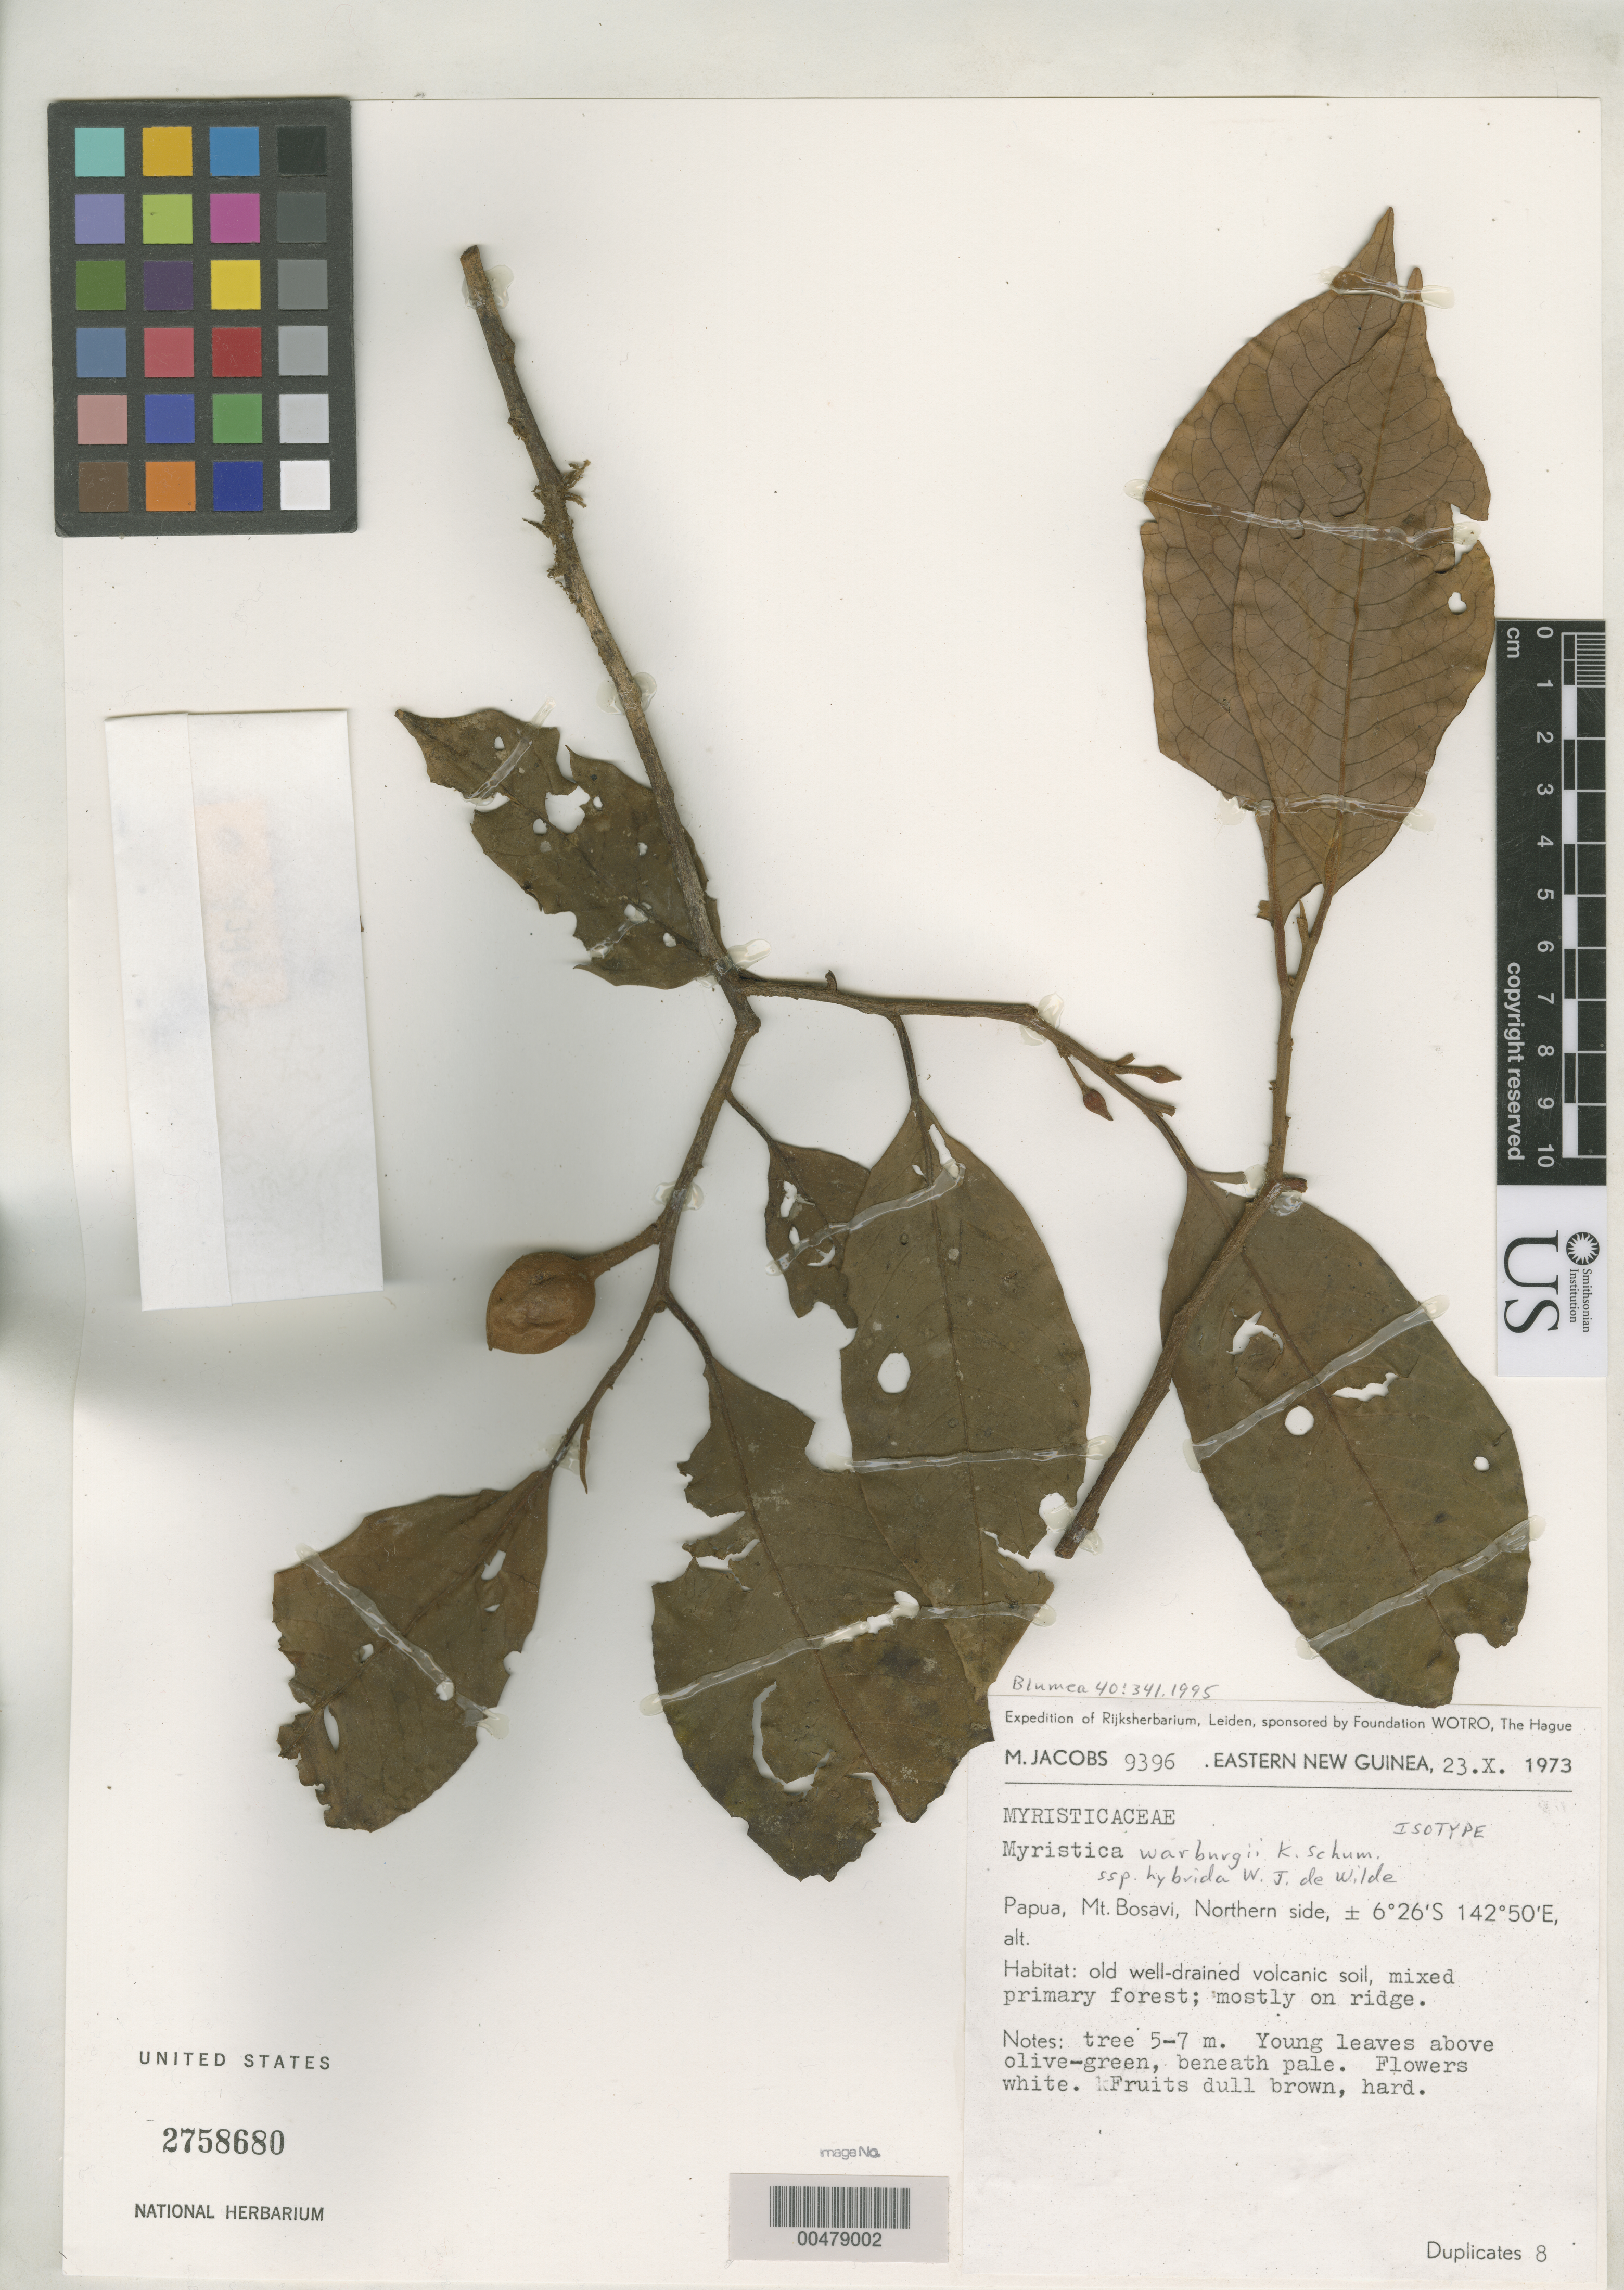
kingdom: Plantae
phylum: Tracheophyta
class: Magnoliopsida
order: Magnoliales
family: Myristicaceae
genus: Myristica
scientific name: Myristica warburgii subsp. hybrida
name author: W.J. de Wilde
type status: Isotype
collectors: M. R. Jacobs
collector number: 9396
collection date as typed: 23 Oct 1973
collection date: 1973-10-23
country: Papua New Guinea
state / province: Eastern Highlands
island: New Guinea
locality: Mt. Bosavi, northern side.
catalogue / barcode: US 2758680